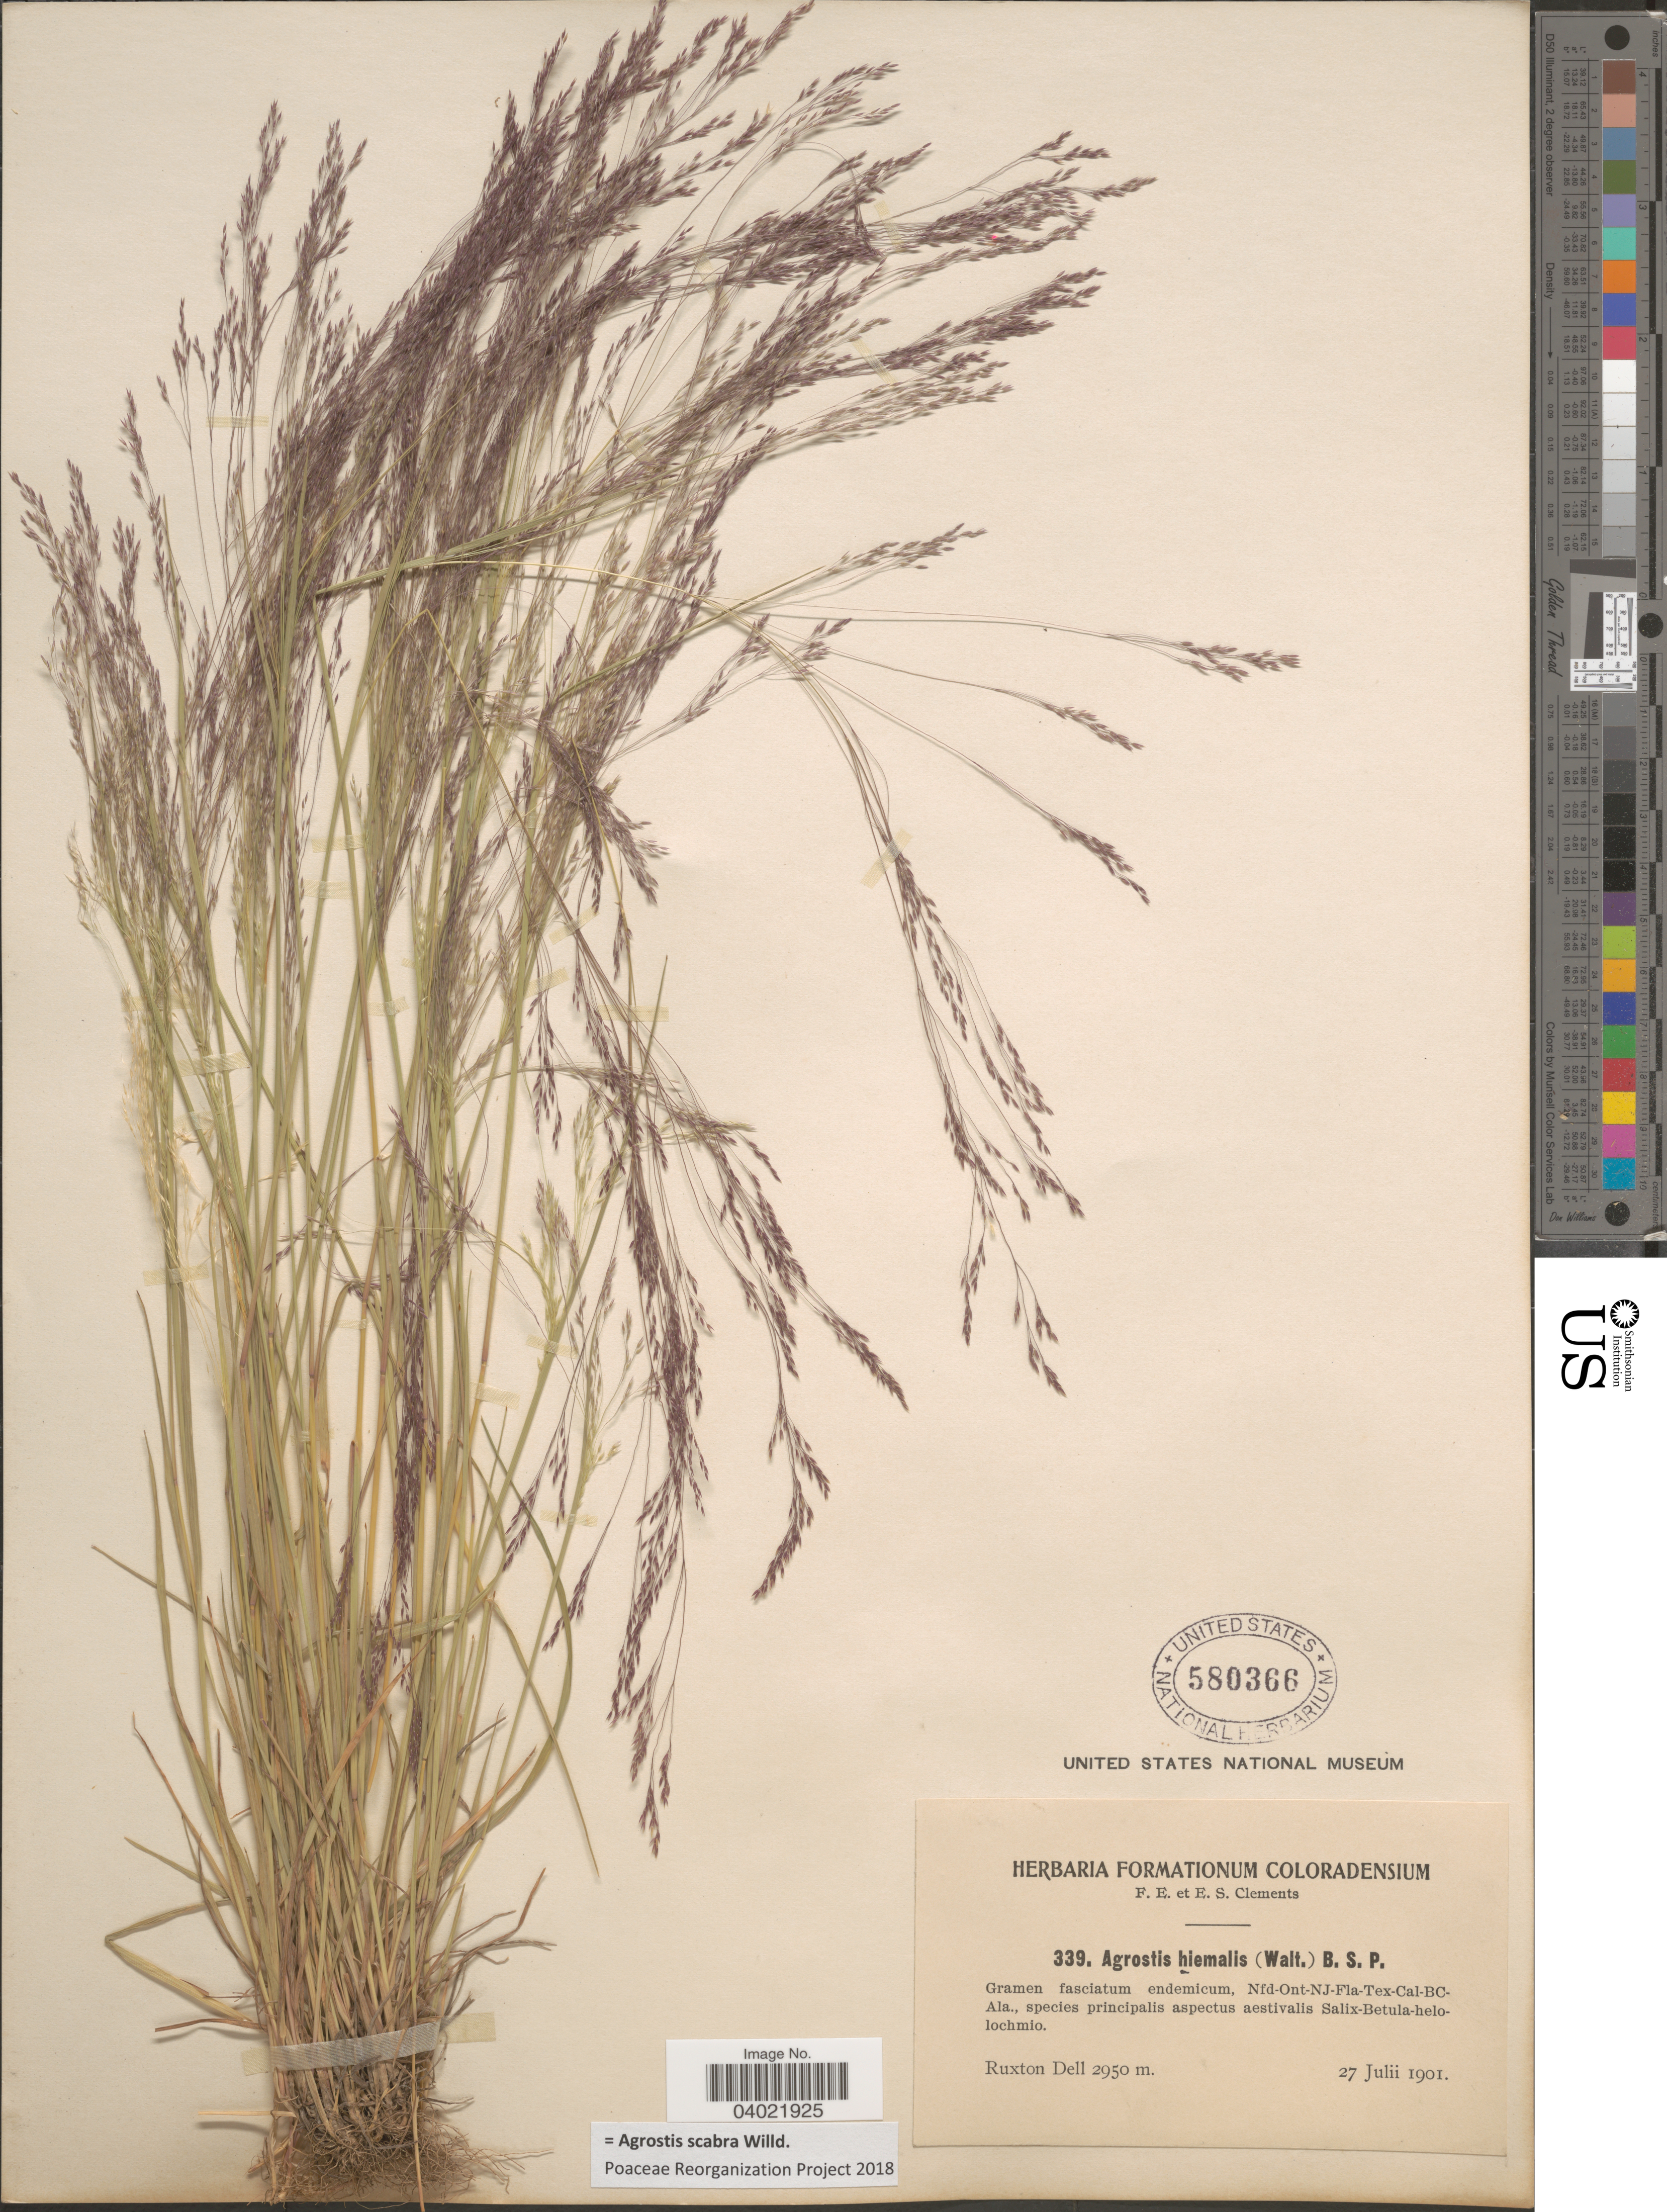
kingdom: Plantae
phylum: Tracheophyta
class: Liliopsida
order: Poales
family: Poaceae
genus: Agrostis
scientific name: Agrostis scabra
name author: Willd.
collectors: F. E. Clements & E. S. Clements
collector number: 339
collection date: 1901-07-27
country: United States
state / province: Colorado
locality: Ruxton Dell.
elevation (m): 2950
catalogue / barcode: US 580366